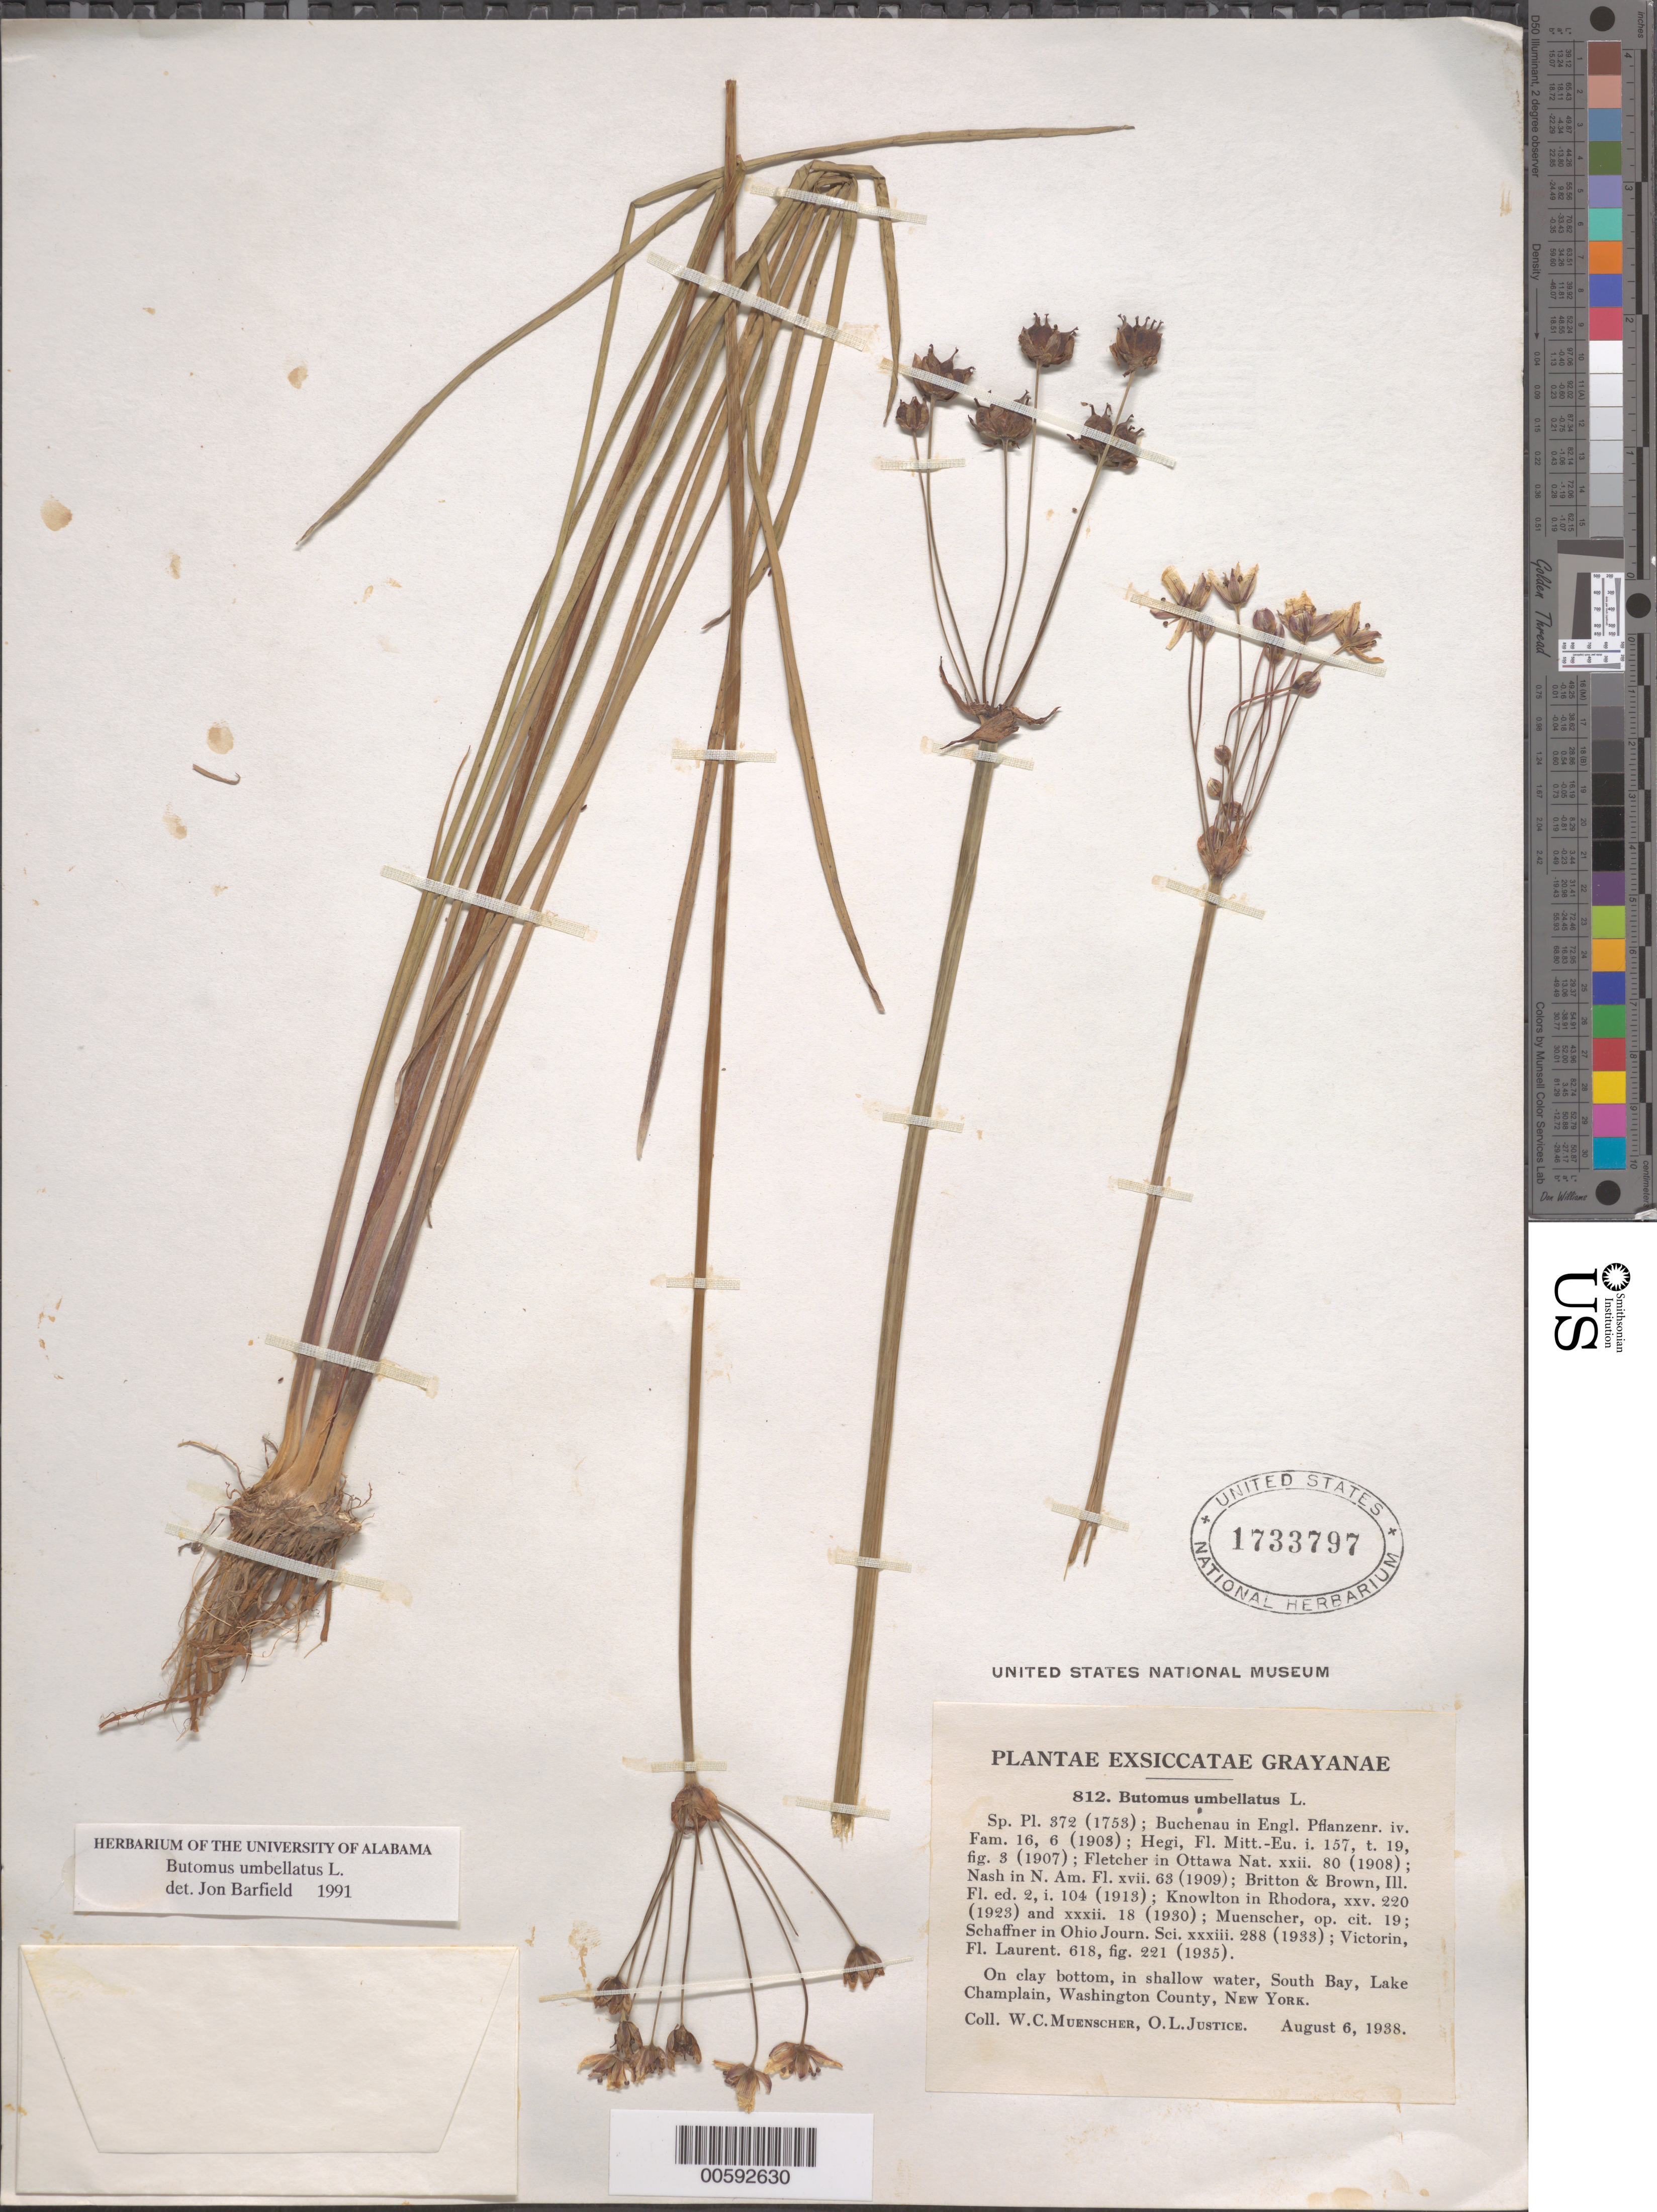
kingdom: Plantae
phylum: Tracheophyta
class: Liliopsida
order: Alismatales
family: Butomaceae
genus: Butomus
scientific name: Butomus umbellatus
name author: L.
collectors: W. Muenscher & O. Justice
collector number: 812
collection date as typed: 06 Aug 1938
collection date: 1938-08-06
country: United States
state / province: New York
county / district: Washington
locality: South Bay, Lake Champlain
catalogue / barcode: US 1733797